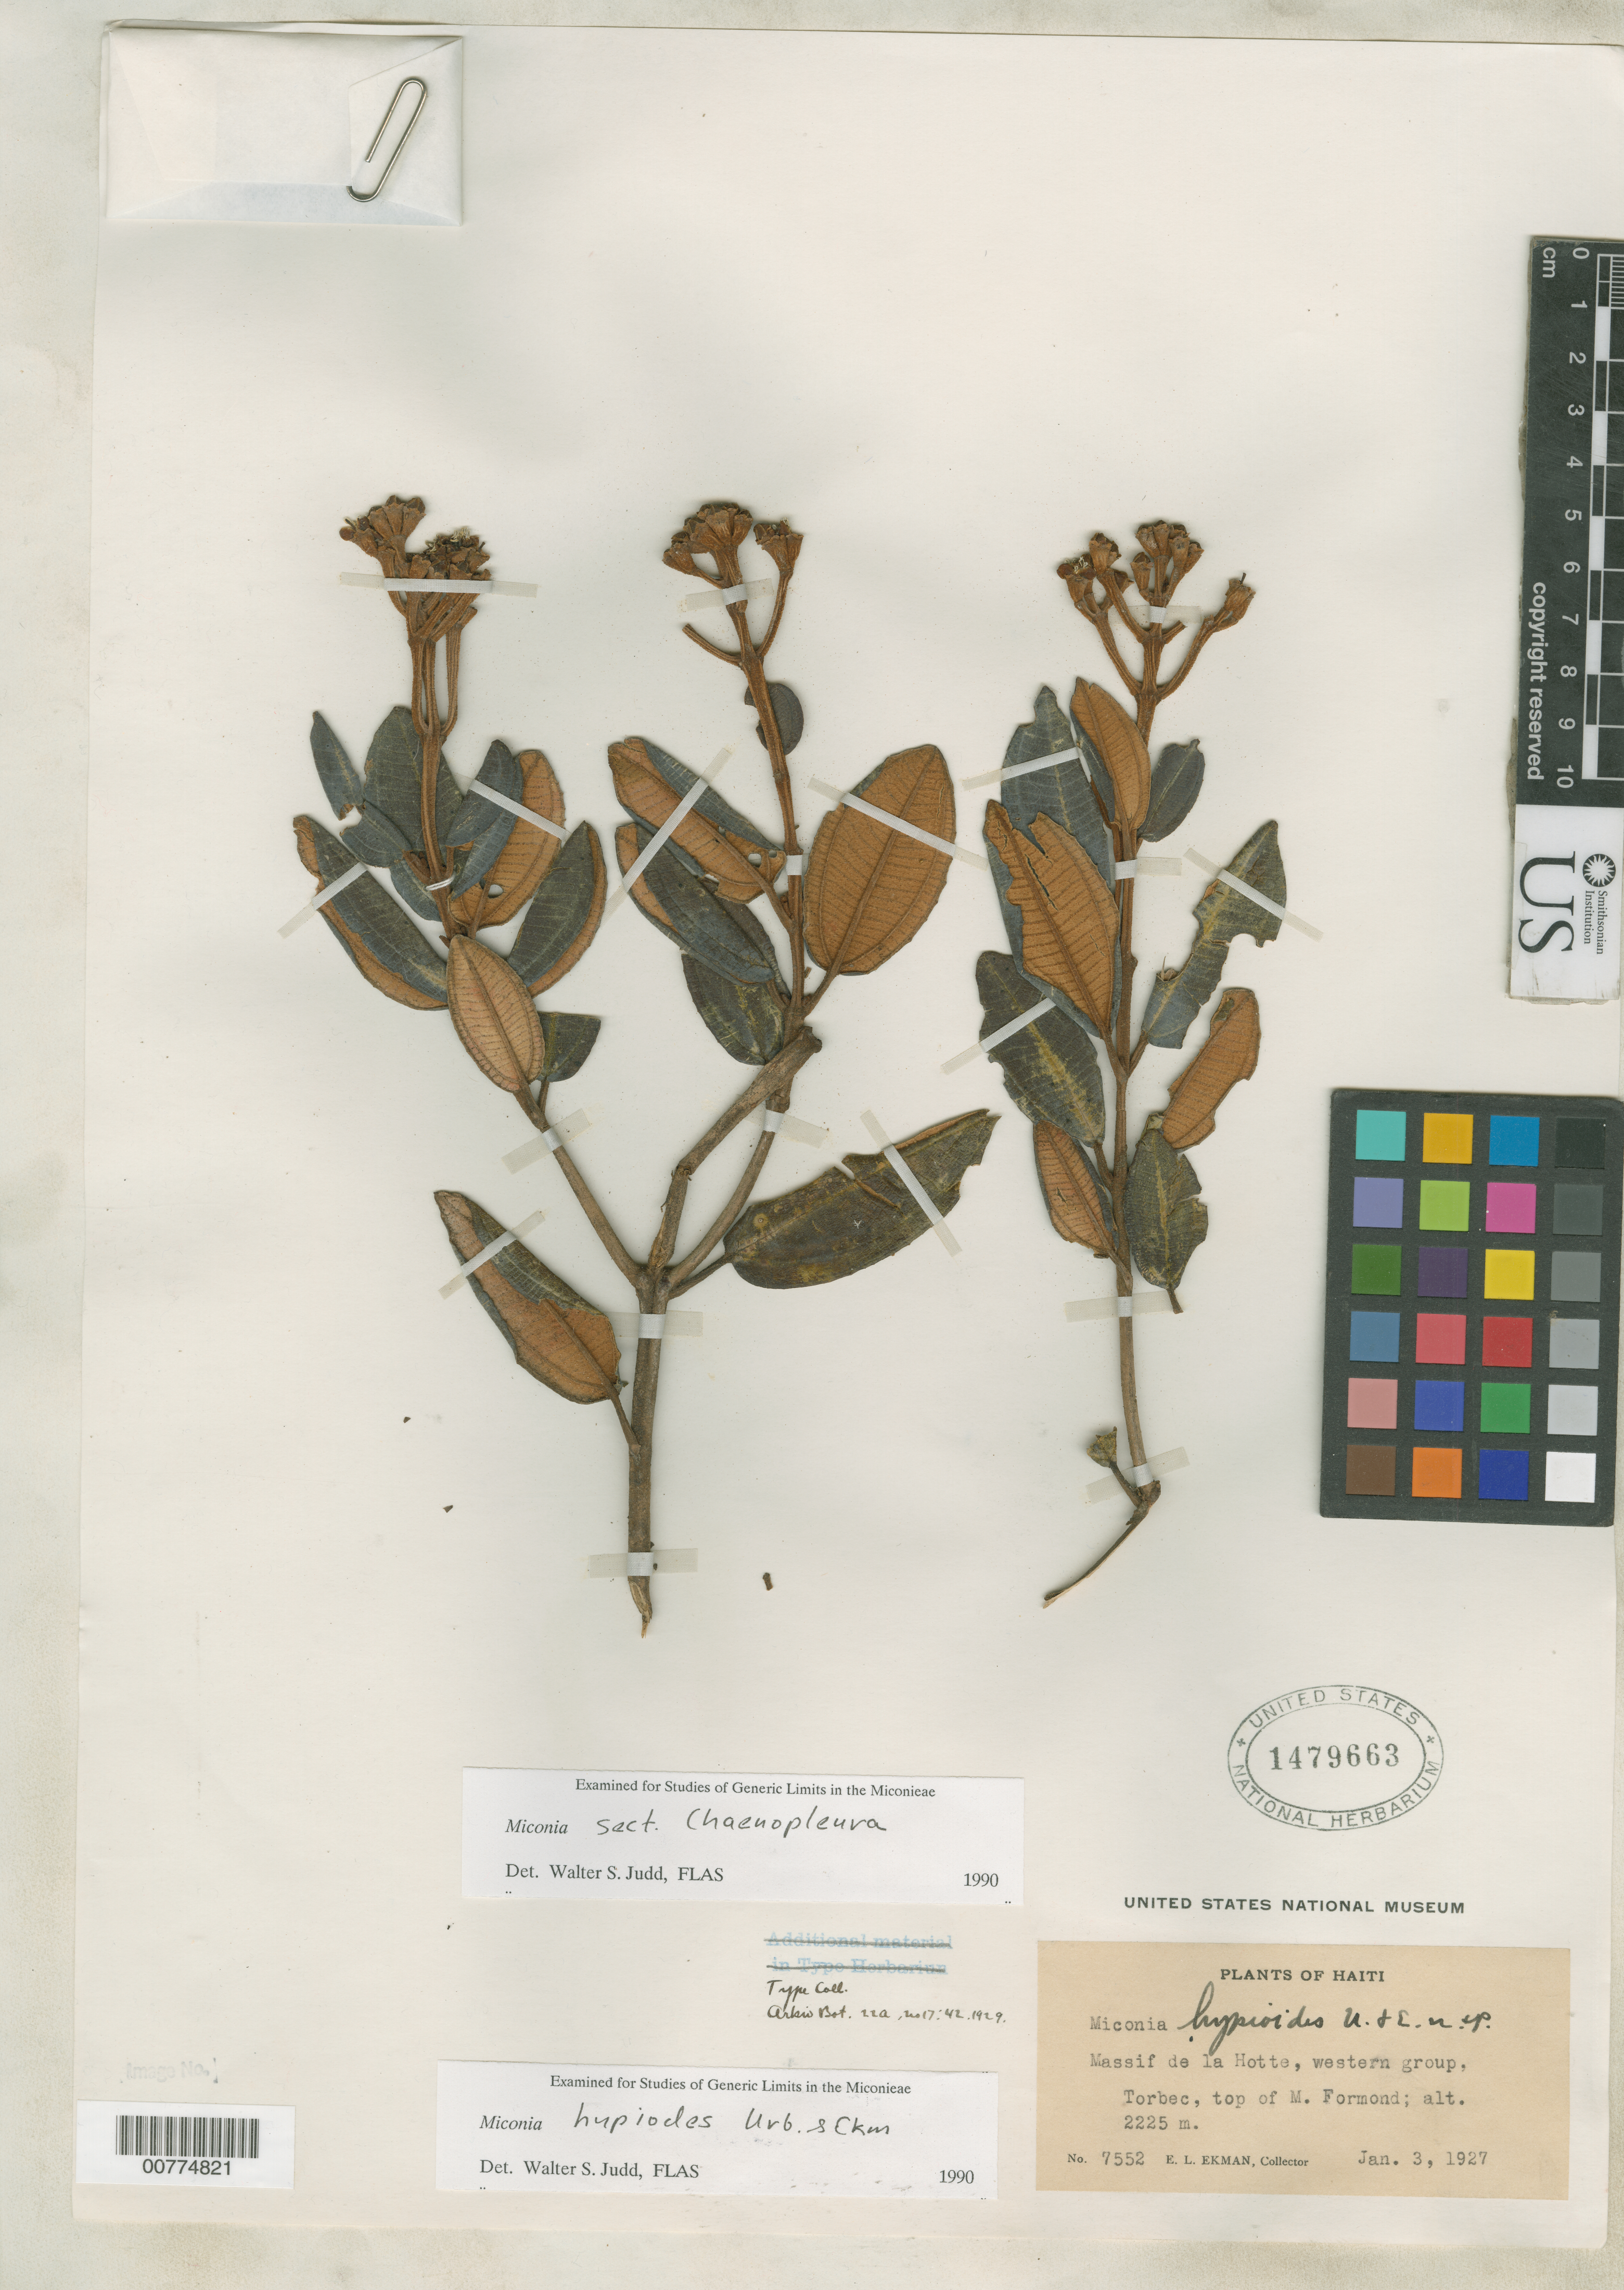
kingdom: Plantae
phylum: Tracheophyta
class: Magnoliopsida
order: Myrtales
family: Melastomataceae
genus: Miconia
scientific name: Miconia hypiodes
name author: Urb. & Ekman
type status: Isotype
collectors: E. L. Ekman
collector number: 7552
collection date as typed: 03 Jan 1927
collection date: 1927-01-03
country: Haiti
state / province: Sud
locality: Massif de la Hotte, western group; Torbec, top of M. Formond.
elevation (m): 2225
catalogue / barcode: US 1479663